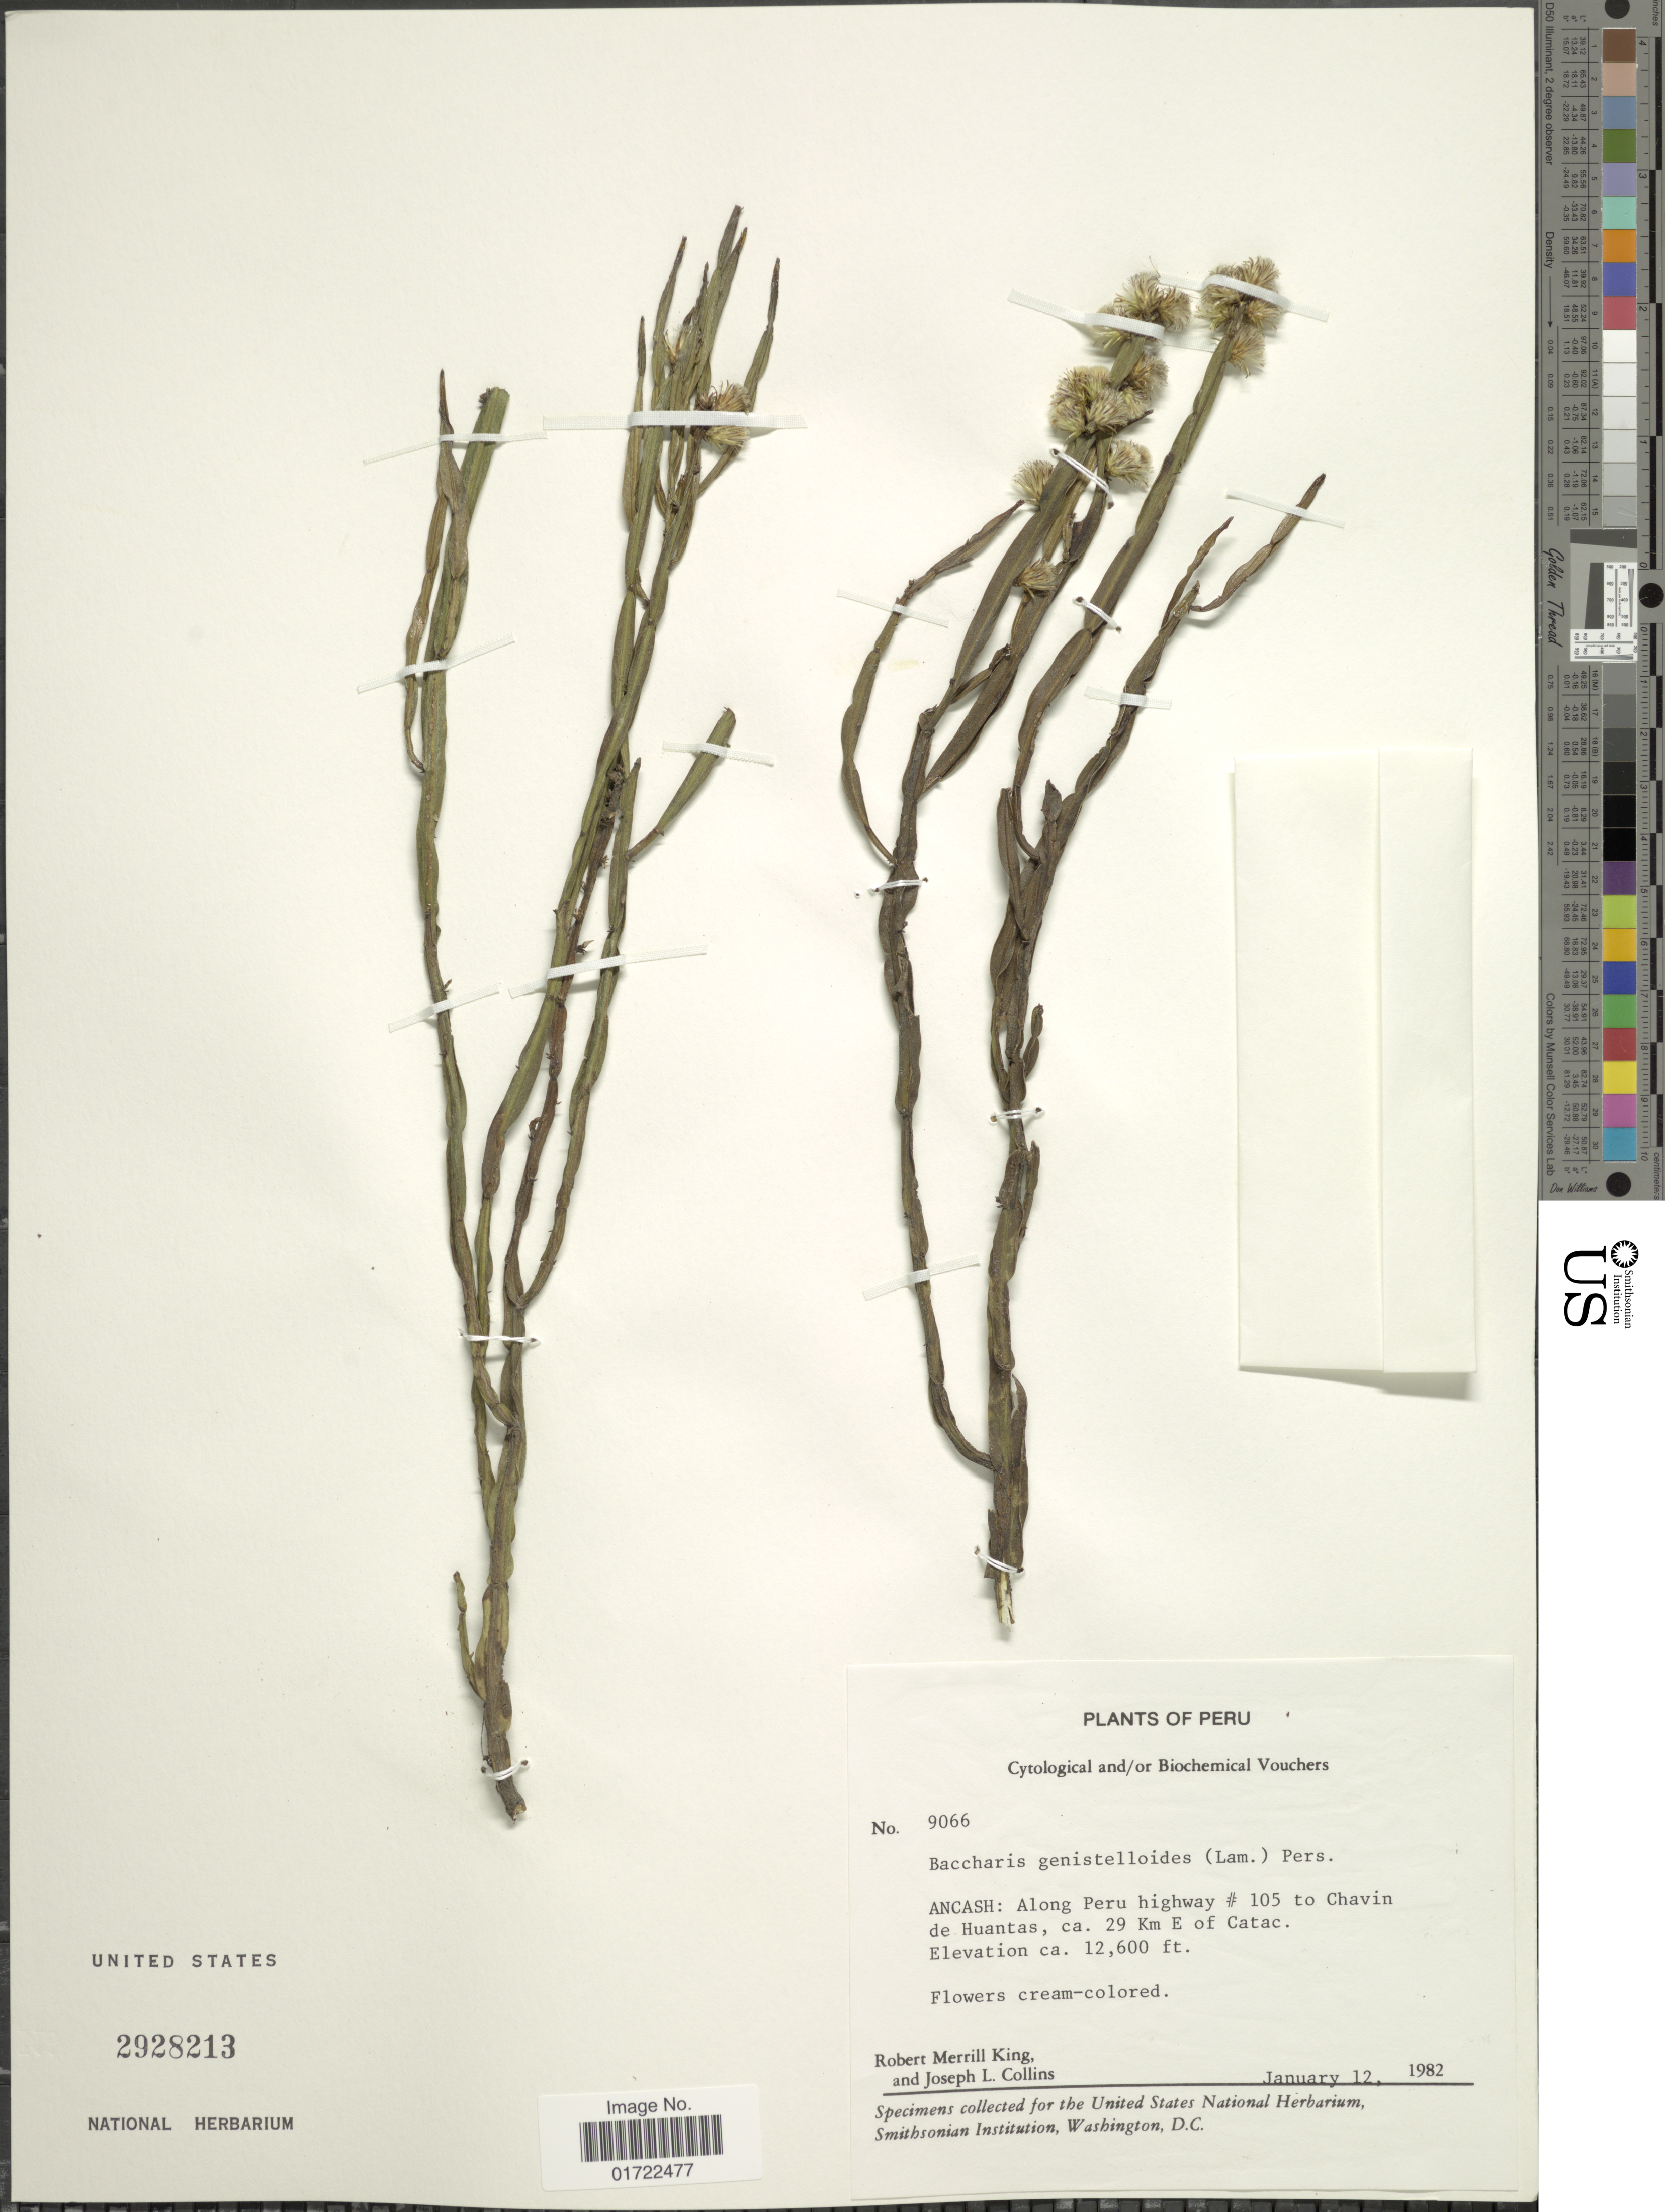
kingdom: Plantae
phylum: Tracheophyta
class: Magnoliopsida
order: Asterales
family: Asteraceae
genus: Baccharis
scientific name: Baccharis genistelloides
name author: (Lam.) Pers.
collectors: R. M. King & J. L. Collins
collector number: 9066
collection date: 1982-01-12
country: Peru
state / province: Ancash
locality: Along Peru highway # 105 to Chavin de Huantas, ca. 29 km E of Catac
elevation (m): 3840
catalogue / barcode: US 2928213